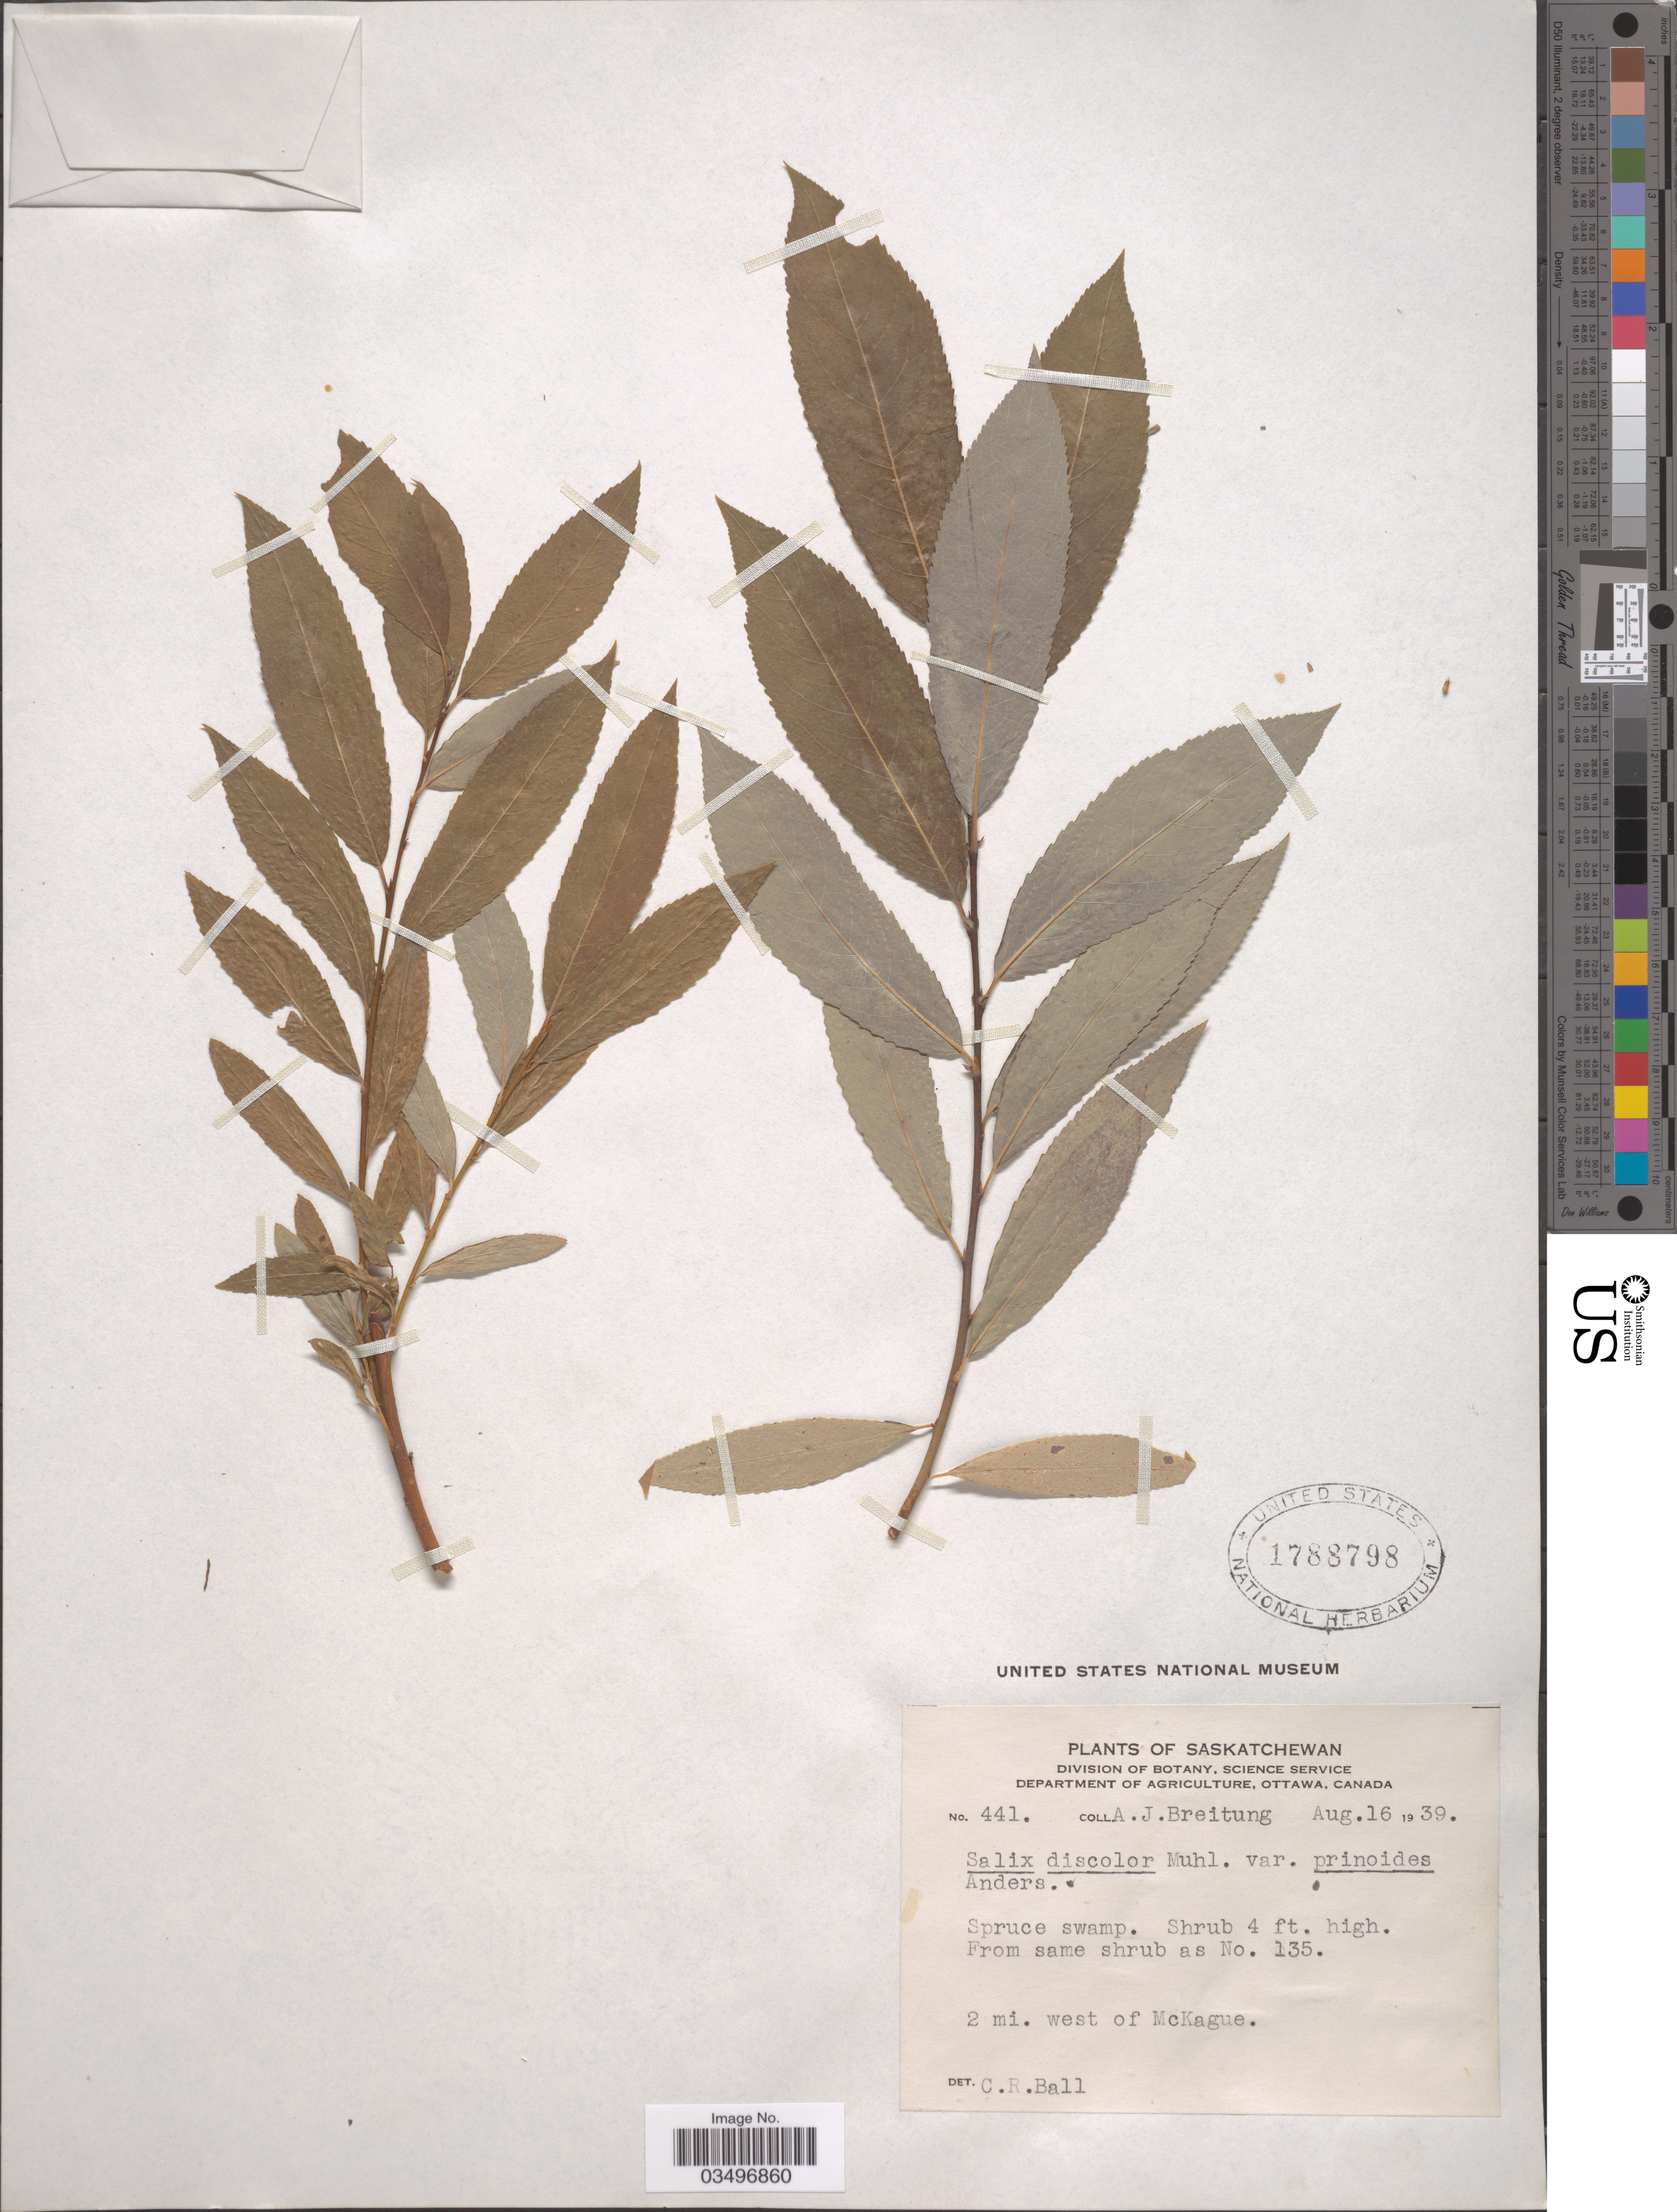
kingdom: Plantae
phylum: Tracheophyta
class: Magnoliopsida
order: Malpighiales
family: Salicaceae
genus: Salix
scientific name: Salix discolor var. prinoides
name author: (Pursh) Andersson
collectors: A. Breitung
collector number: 441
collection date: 1939-08-16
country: Canada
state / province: Saskatchewan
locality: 2 mi. west of McKague.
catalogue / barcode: US 1788798